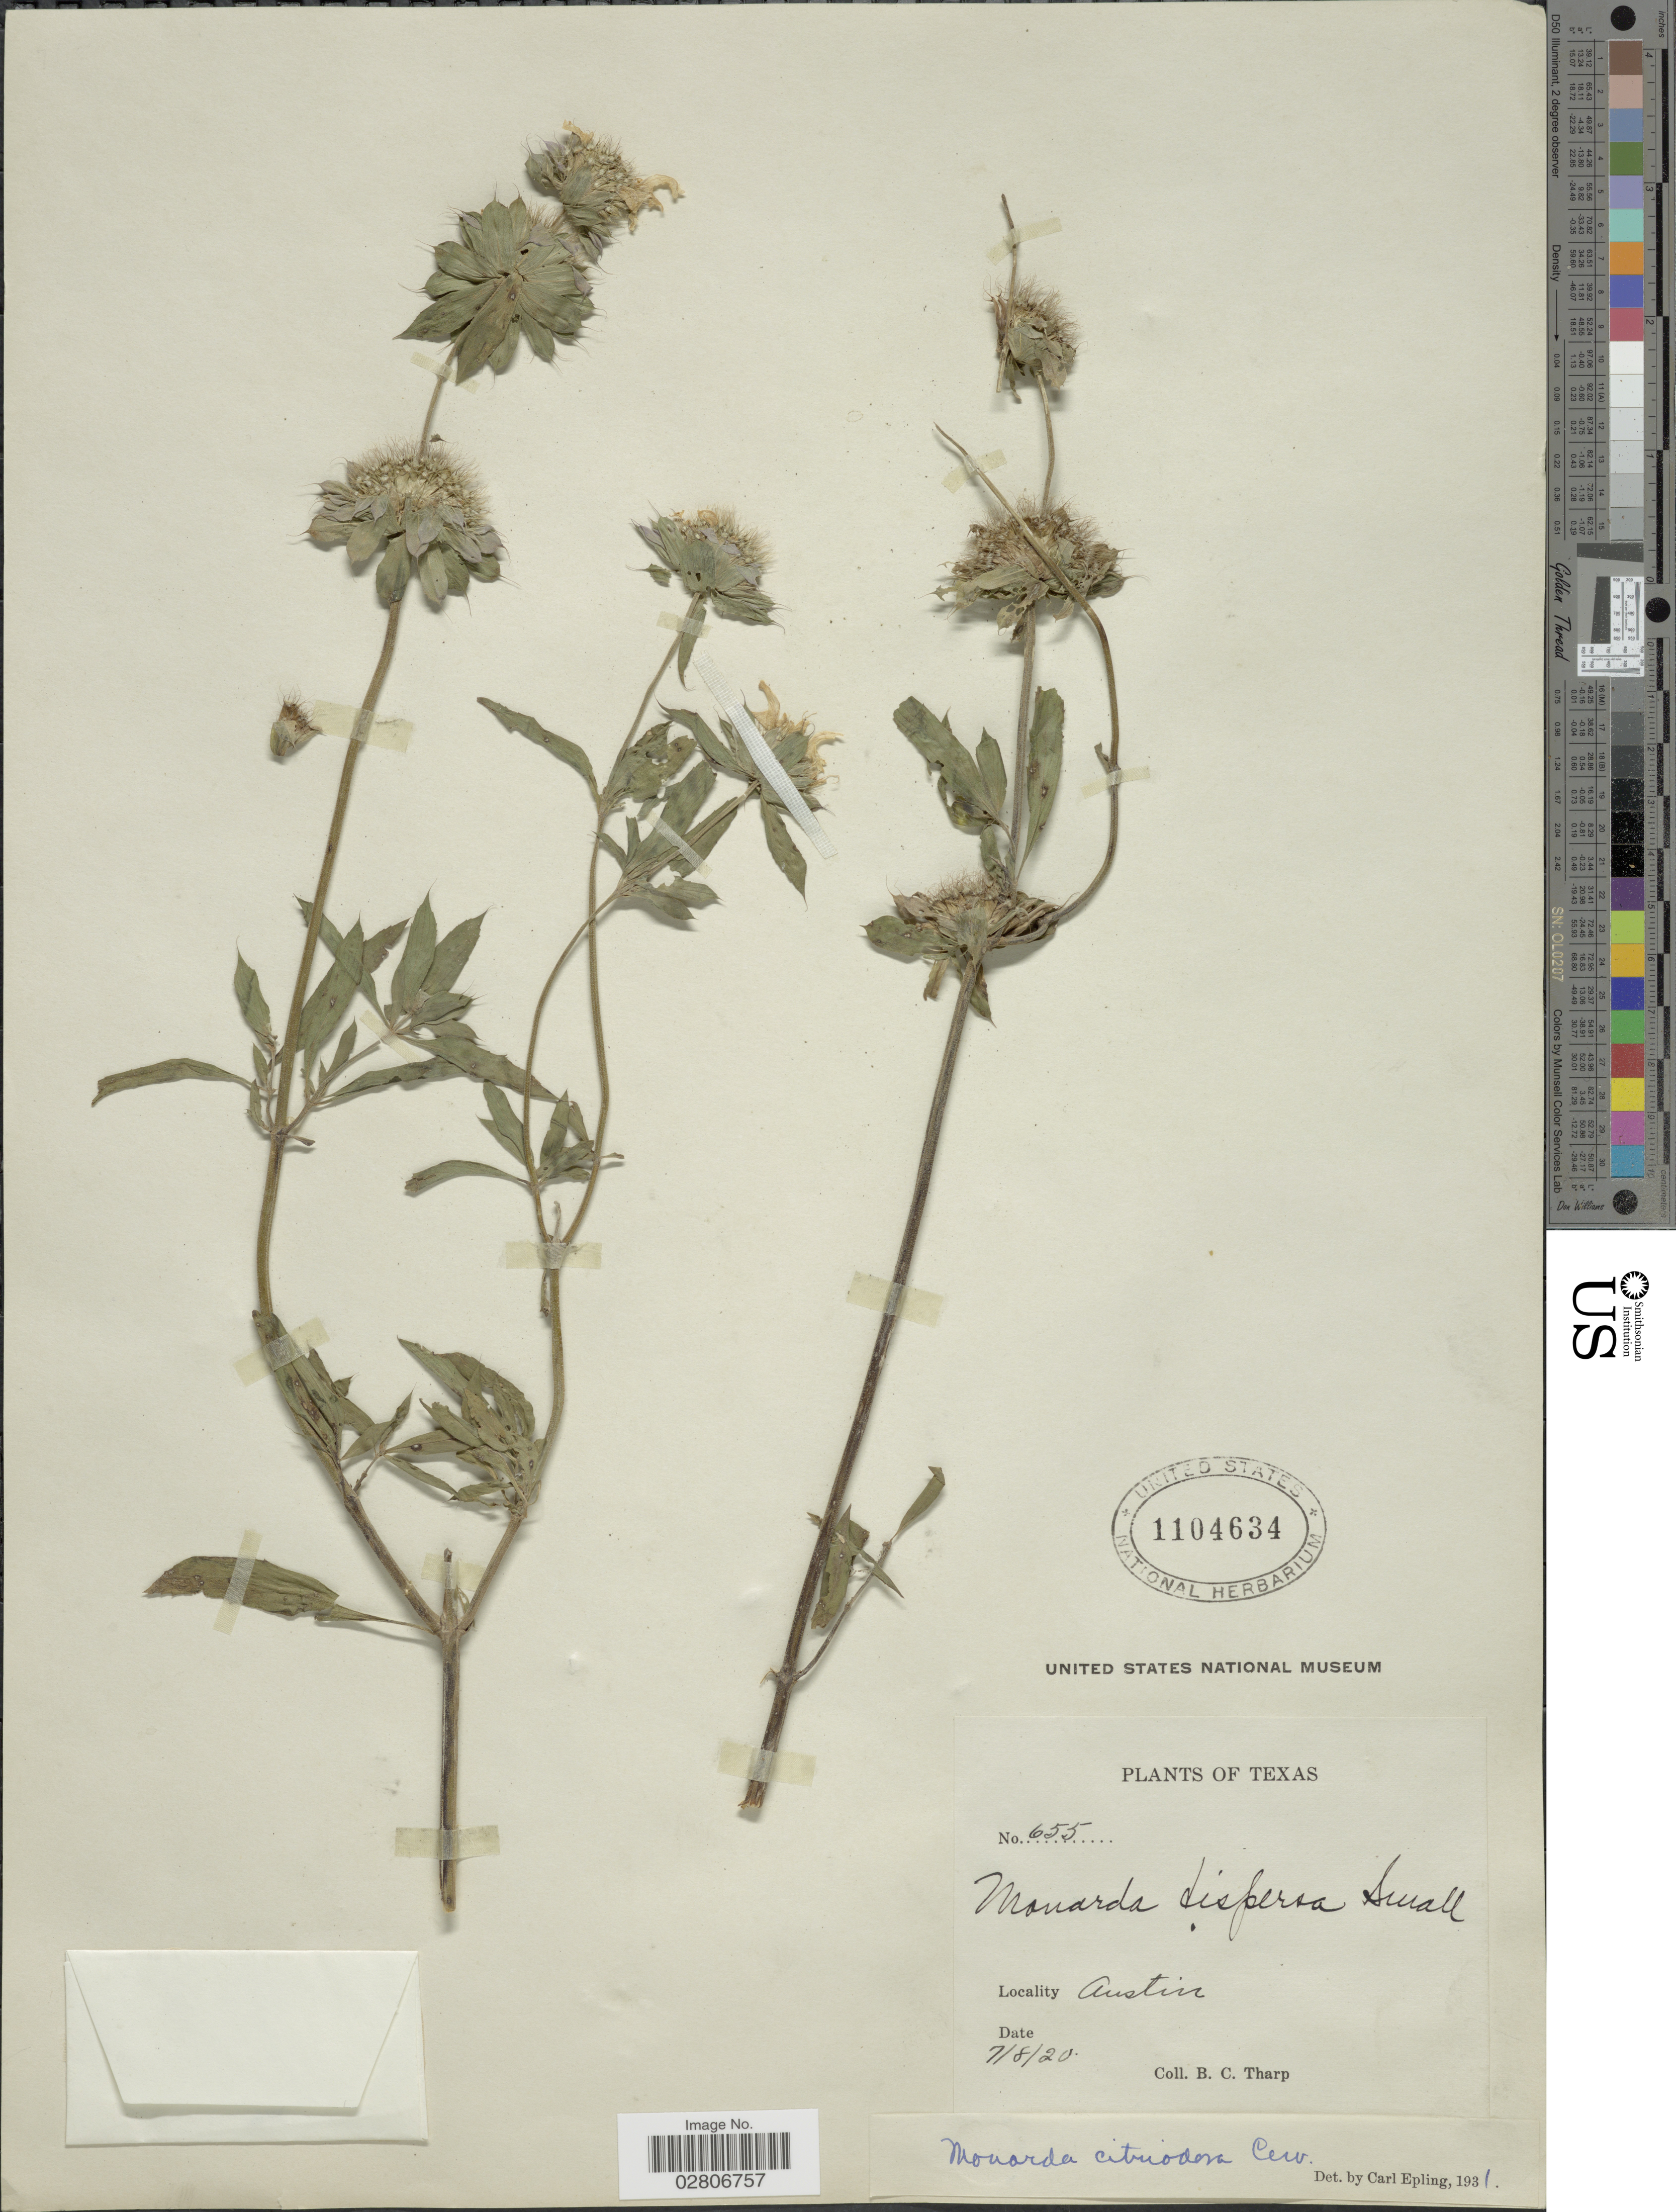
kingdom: Plantae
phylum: Tracheophyta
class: Magnoliopsida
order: Lamiales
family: Lamiaceae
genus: Monarda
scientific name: Monarda citriodora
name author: Cerv. ex Lag.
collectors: B. C. Tharp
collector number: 655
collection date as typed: Transcribed d/m/y: 8/7/20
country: United States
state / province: Texas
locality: Austin.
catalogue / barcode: US 1104634